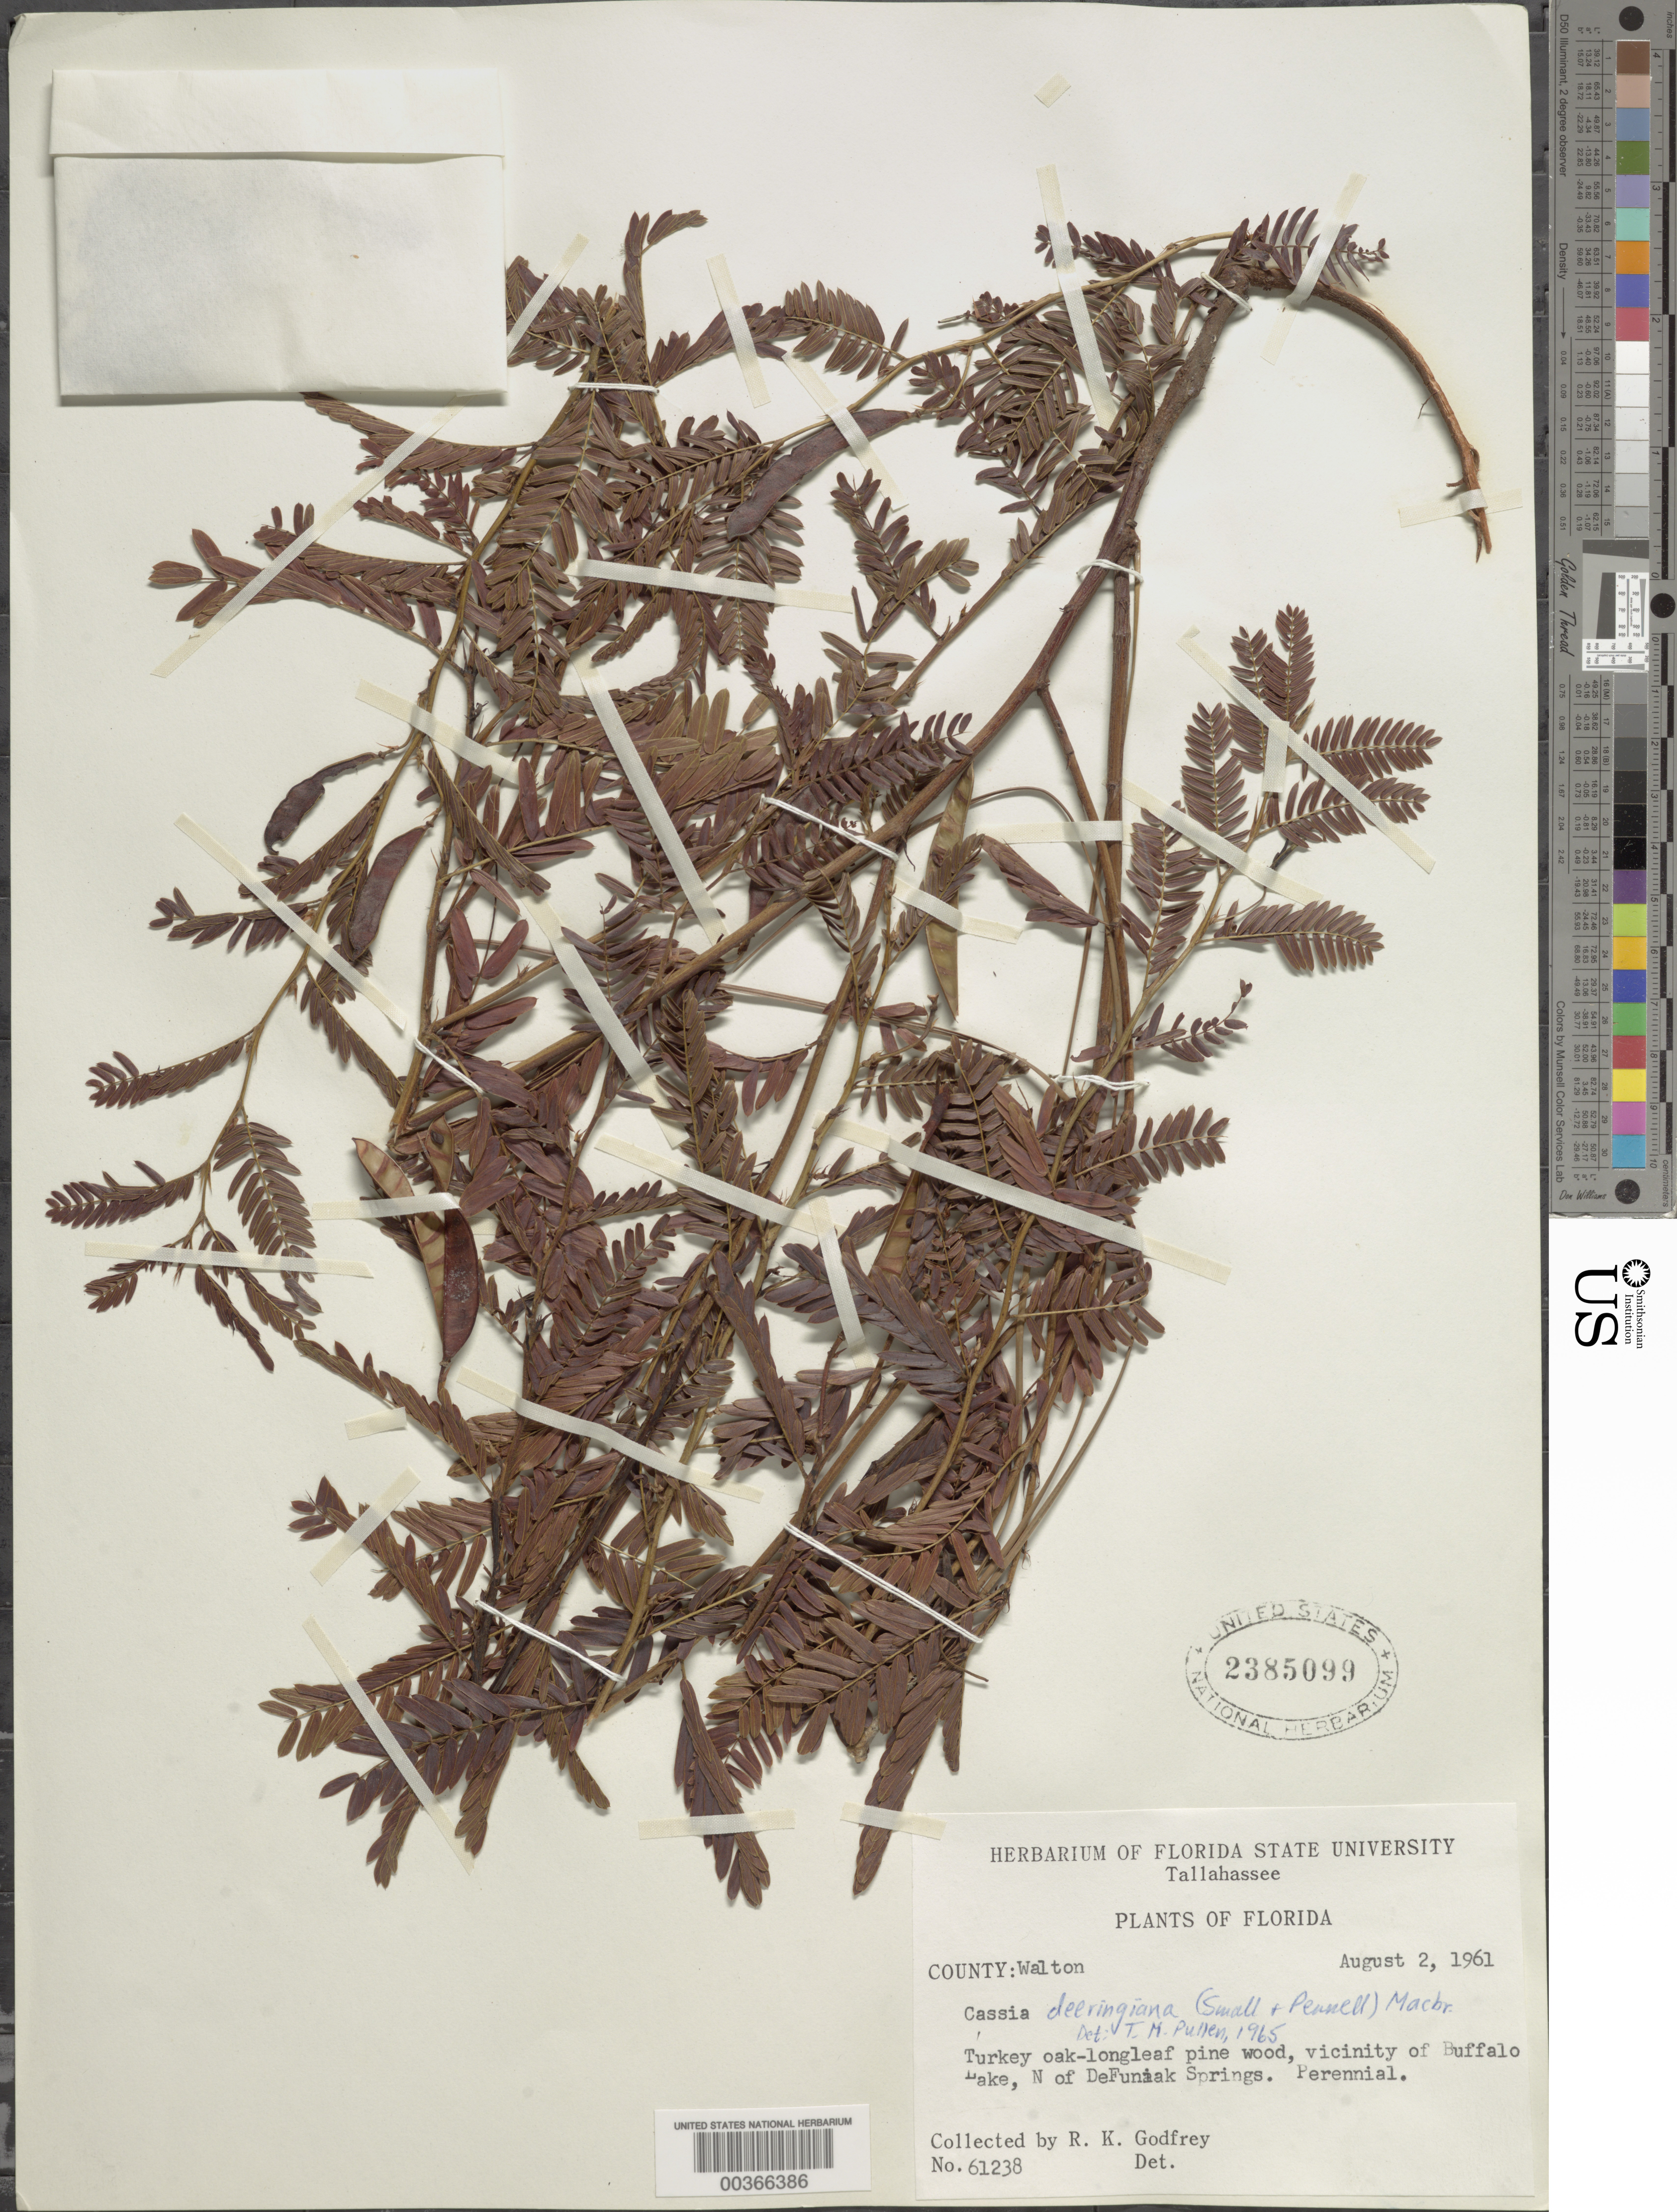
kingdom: Plantae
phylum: Tracheophyta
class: Magnoliopsida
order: Fabales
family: Fabaceae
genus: Chamaecrista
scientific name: Chamaecrista deeringiana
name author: (Pennell) Small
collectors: R. K. Godfrey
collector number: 61238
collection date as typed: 02 Aug 1961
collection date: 1961-08-02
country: United States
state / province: Florida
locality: Vicinity of buffalo lake, n of defuiak springs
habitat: Turkey oak-longleaf pine woods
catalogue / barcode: US 2385099